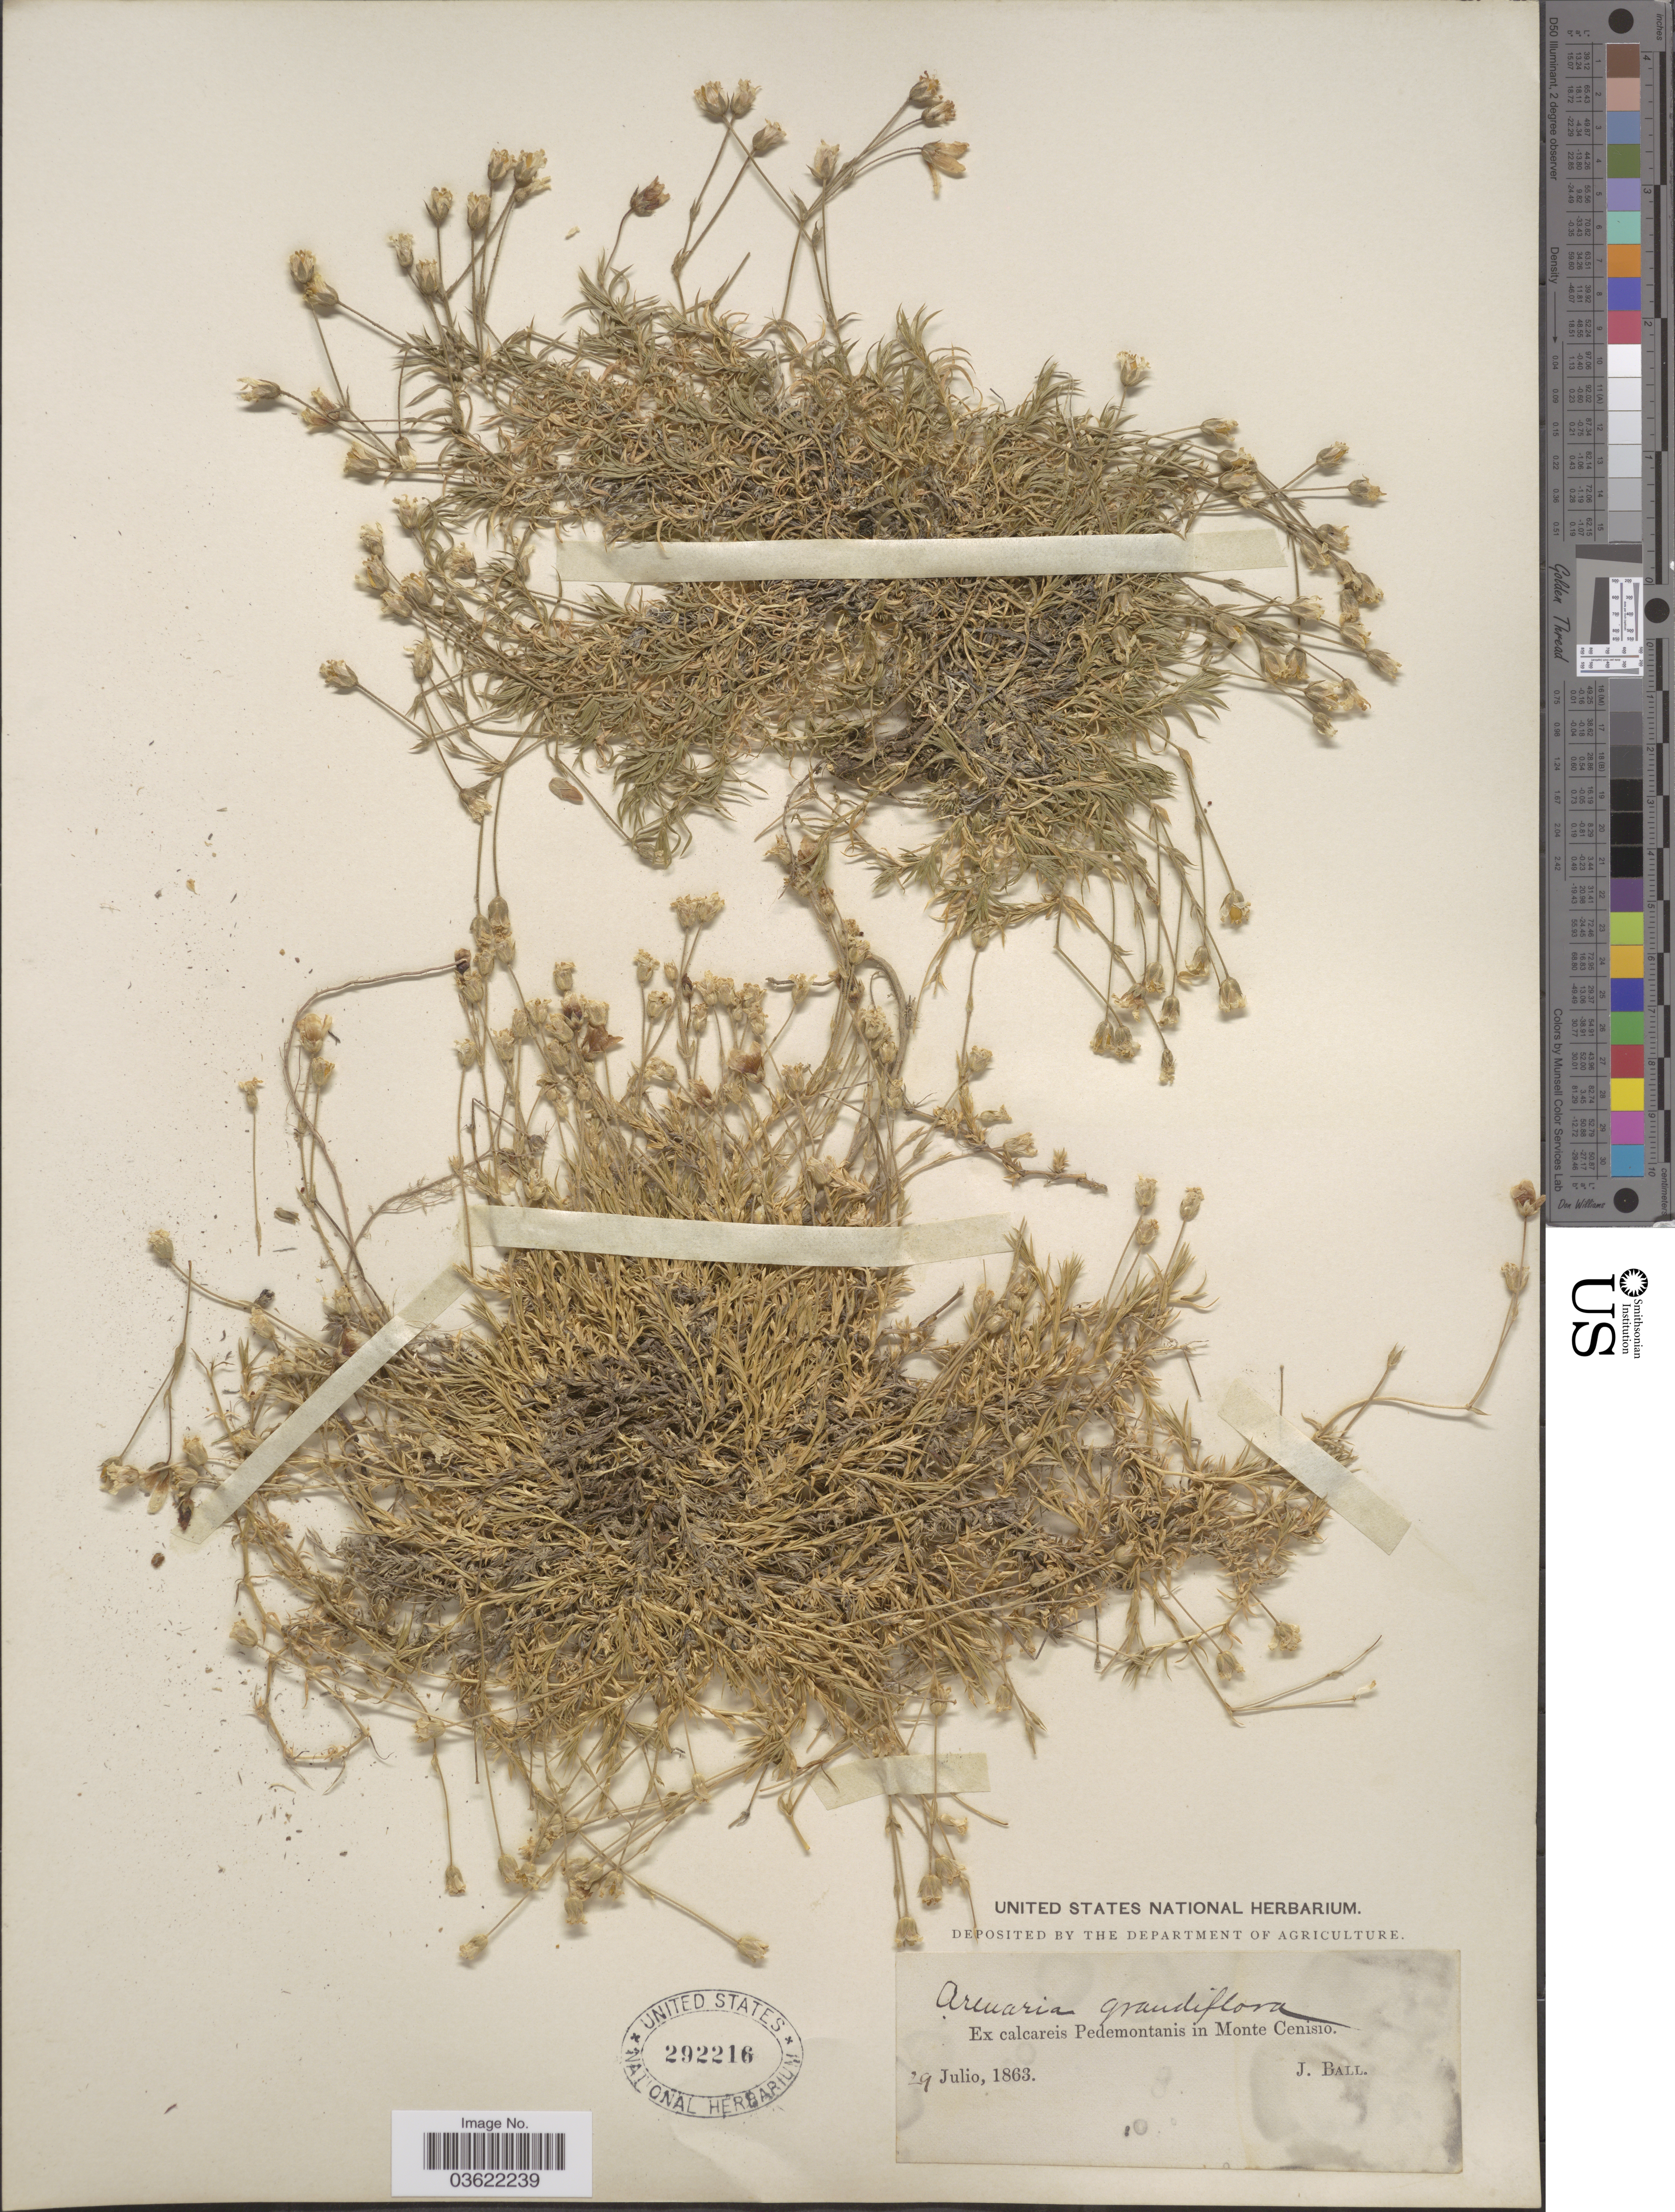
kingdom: Plantae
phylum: Tracheophyta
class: Magnoliopsida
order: Caryophyllales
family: Caryophyllaceae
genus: Arenaria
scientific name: Arenaria grandiflora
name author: L.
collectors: J. Ball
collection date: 1863-07-29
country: Italy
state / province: Piedmont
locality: Ex calcareis Pedemontanis in Monte Cenisio.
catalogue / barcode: US 292216